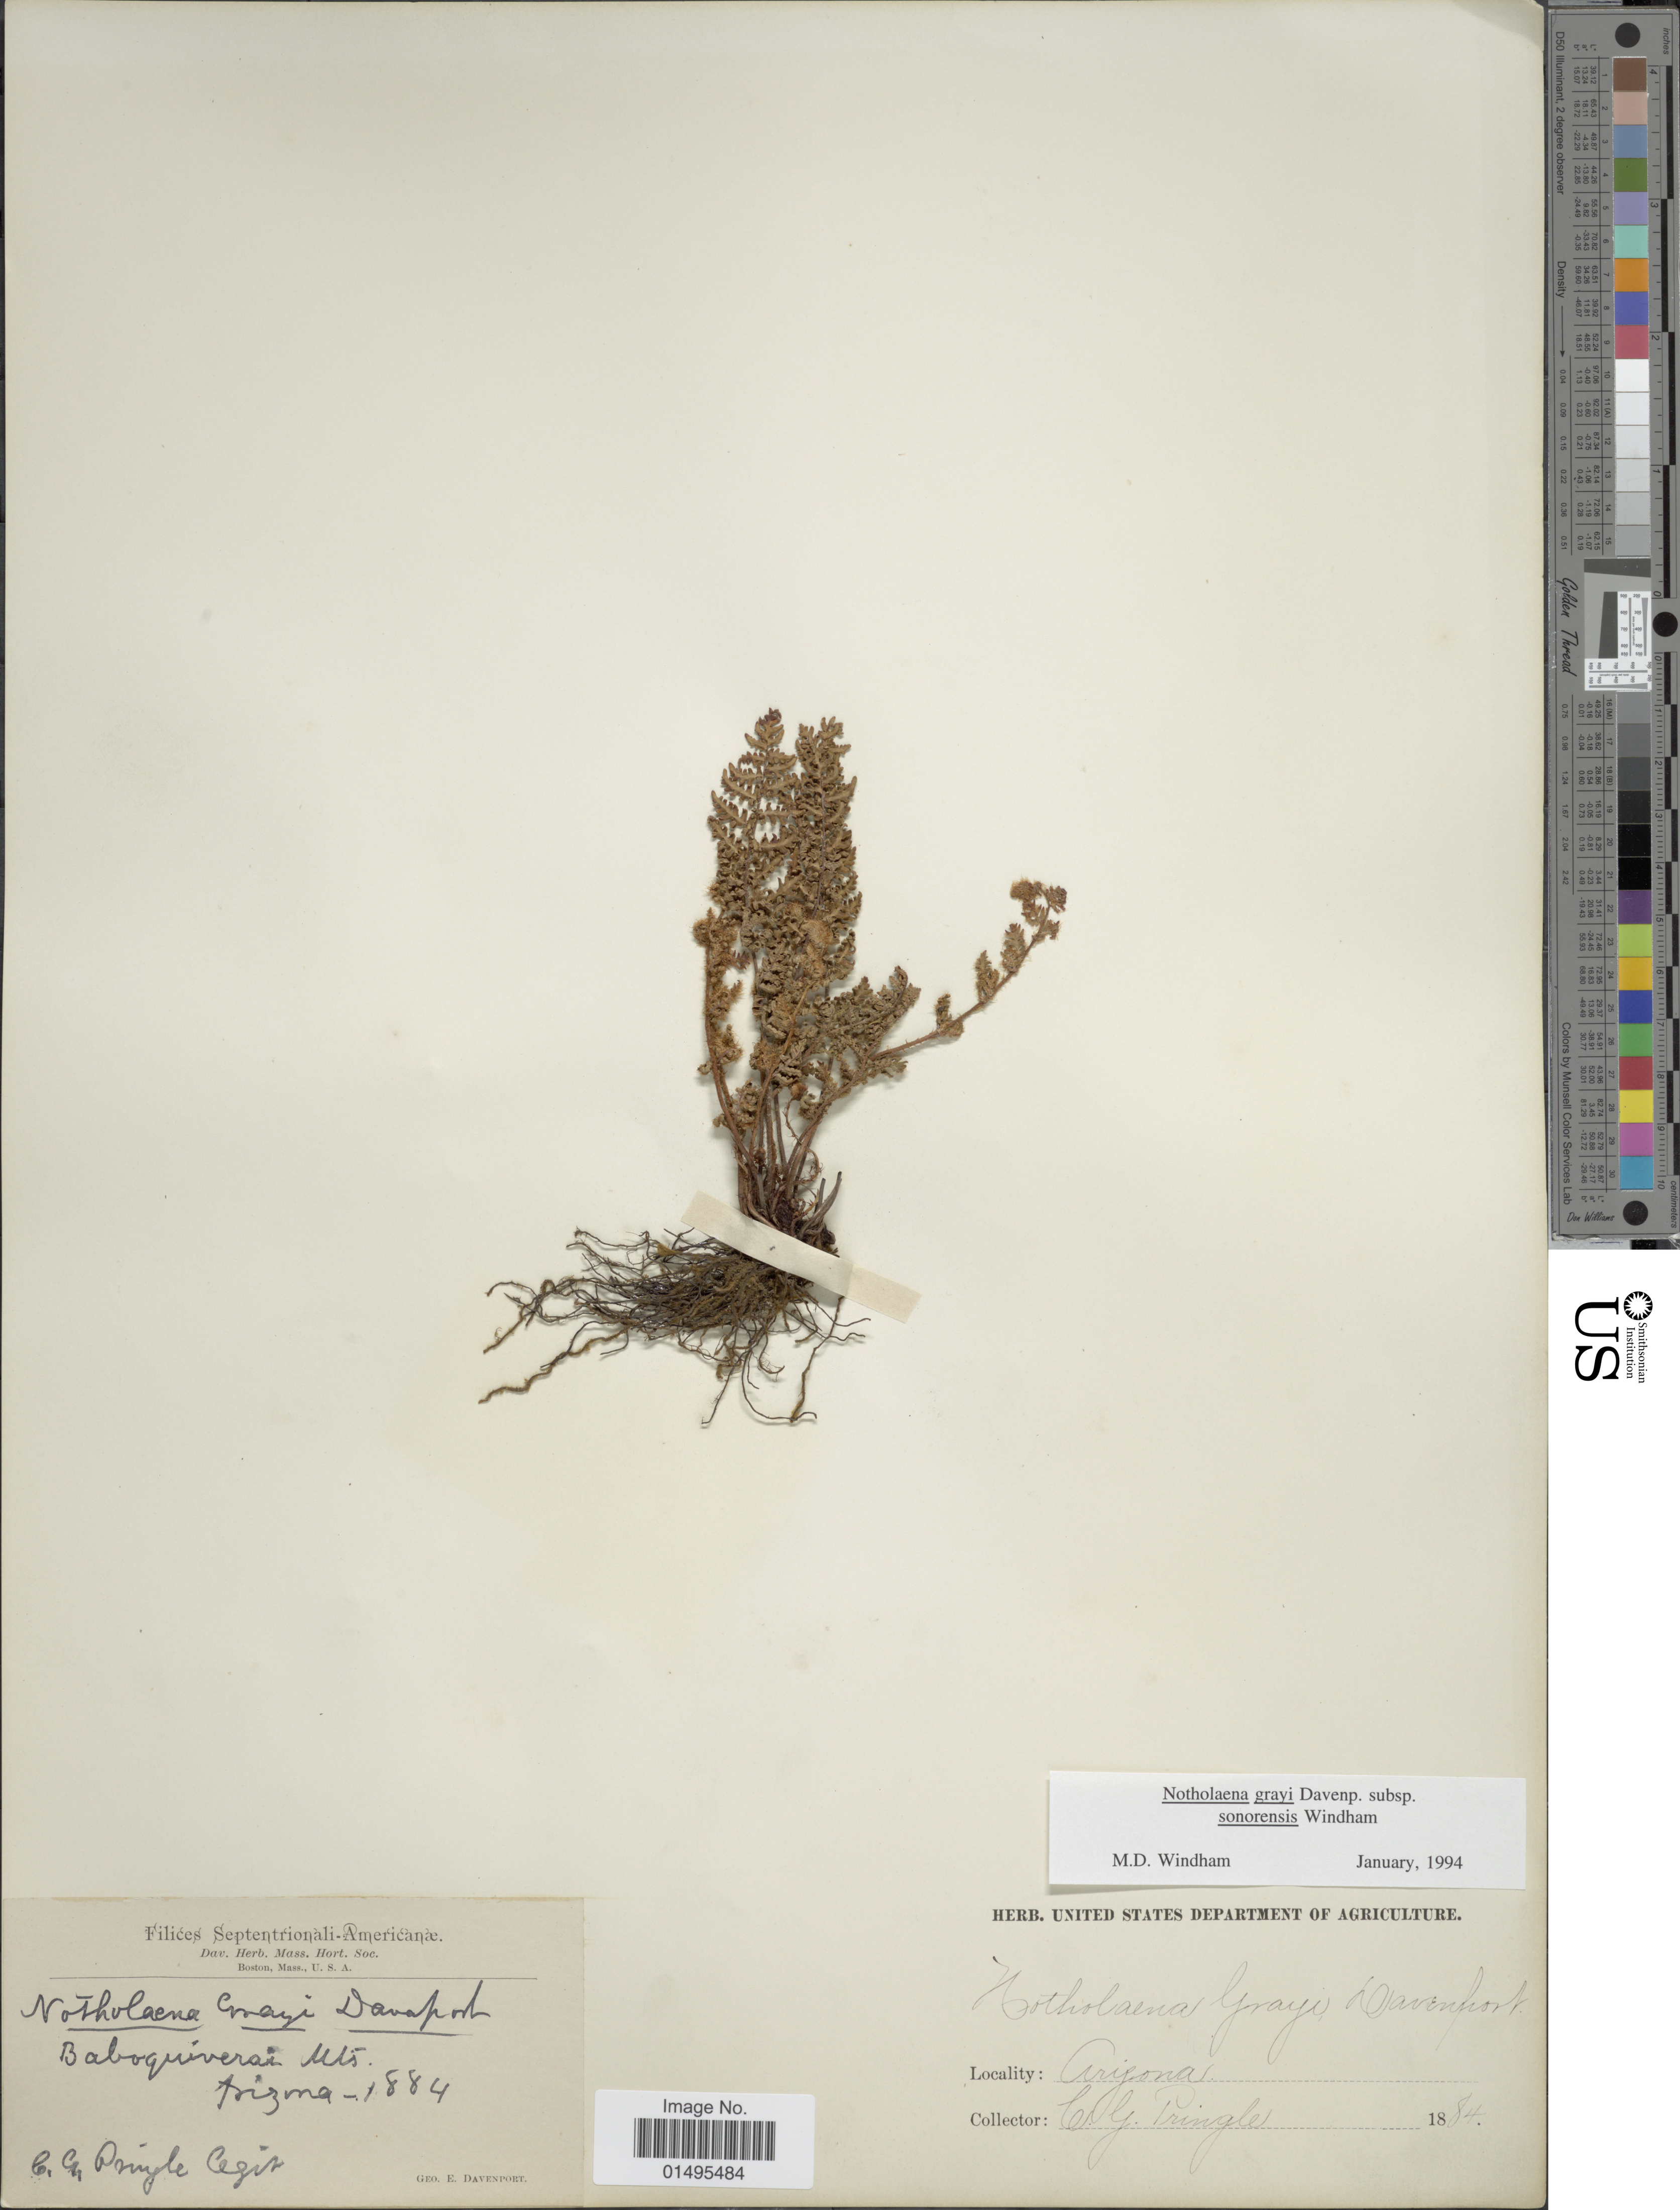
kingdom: Plantae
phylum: Tracheophyta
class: Polypodiopsida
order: Polypodiales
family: Pteridaceae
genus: Notholaena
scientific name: Notholaena grayi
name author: Davenp.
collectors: C. G. Pringle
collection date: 1884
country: United States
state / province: Arizona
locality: Baboquiverai Mts.